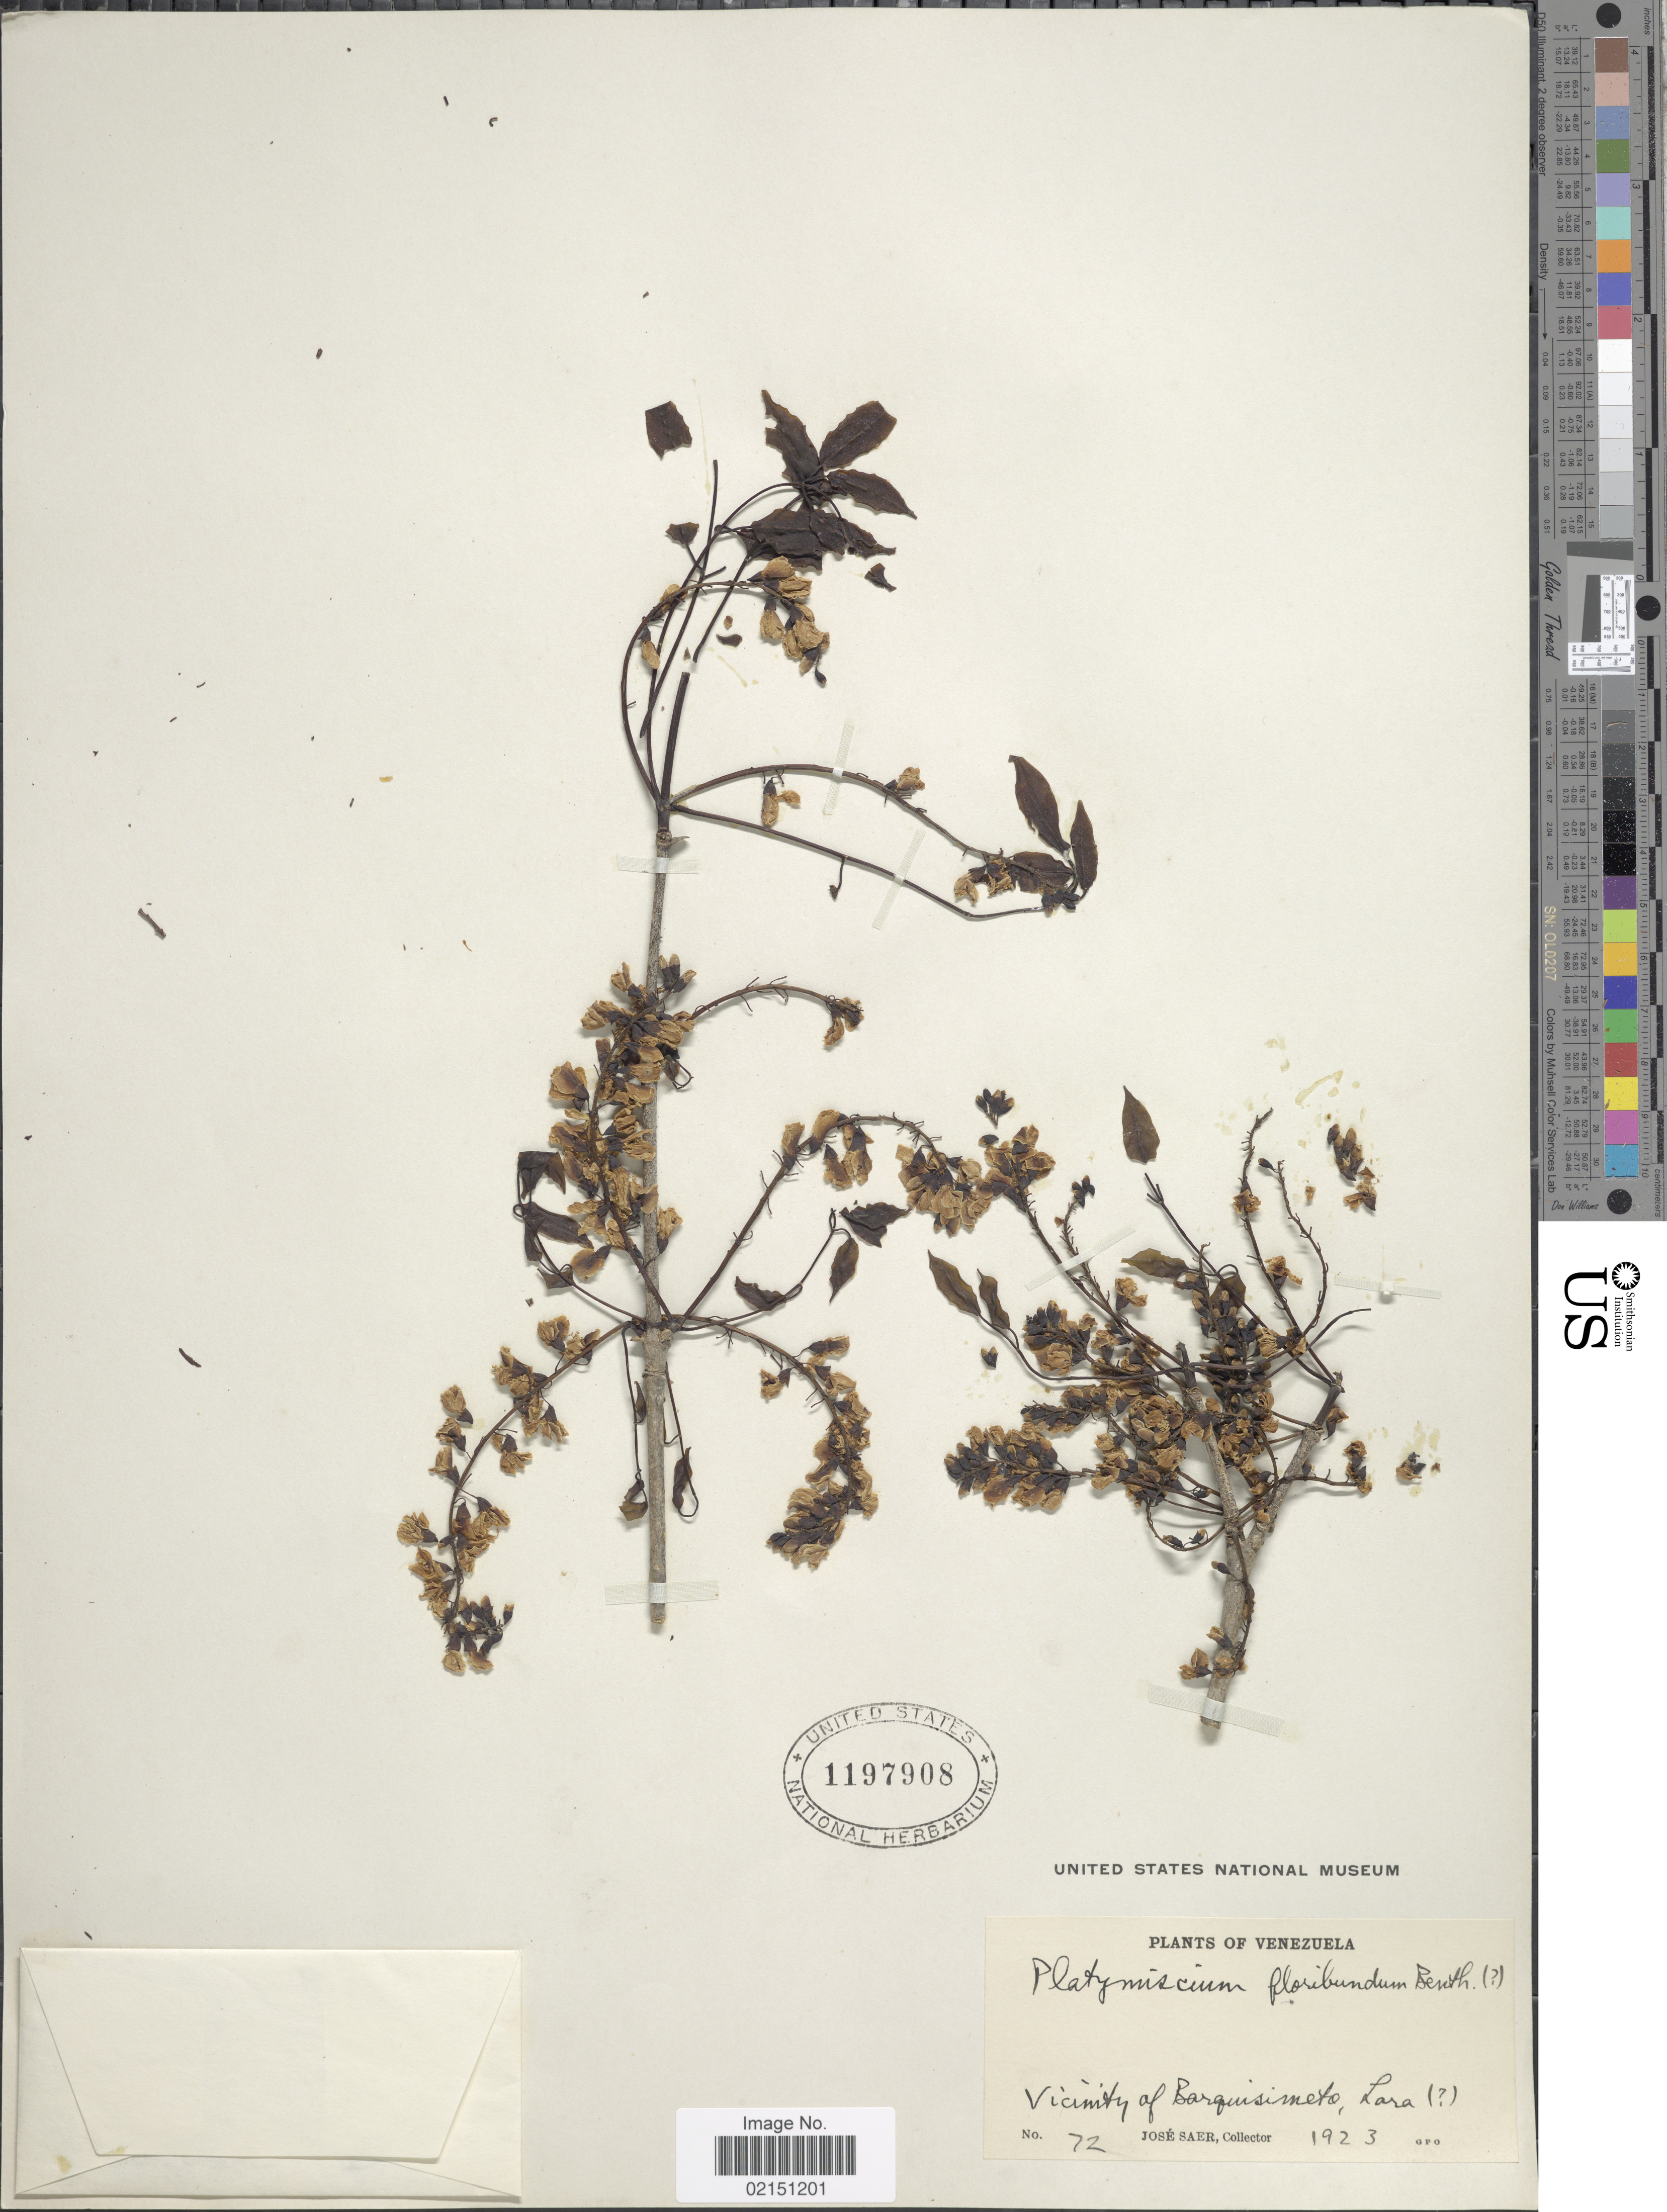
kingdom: Plantae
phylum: Tracheophyta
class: Magnoliopsida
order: Fabales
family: Fabaceae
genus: Platymiscium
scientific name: Platymiscium pinnatum var. diadelphum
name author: (S.F. Blake) Klitg.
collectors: J. Saer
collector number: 72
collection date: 1923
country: Venezuela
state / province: Lara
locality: Vicinity of Barquisimeto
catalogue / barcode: US 1197908